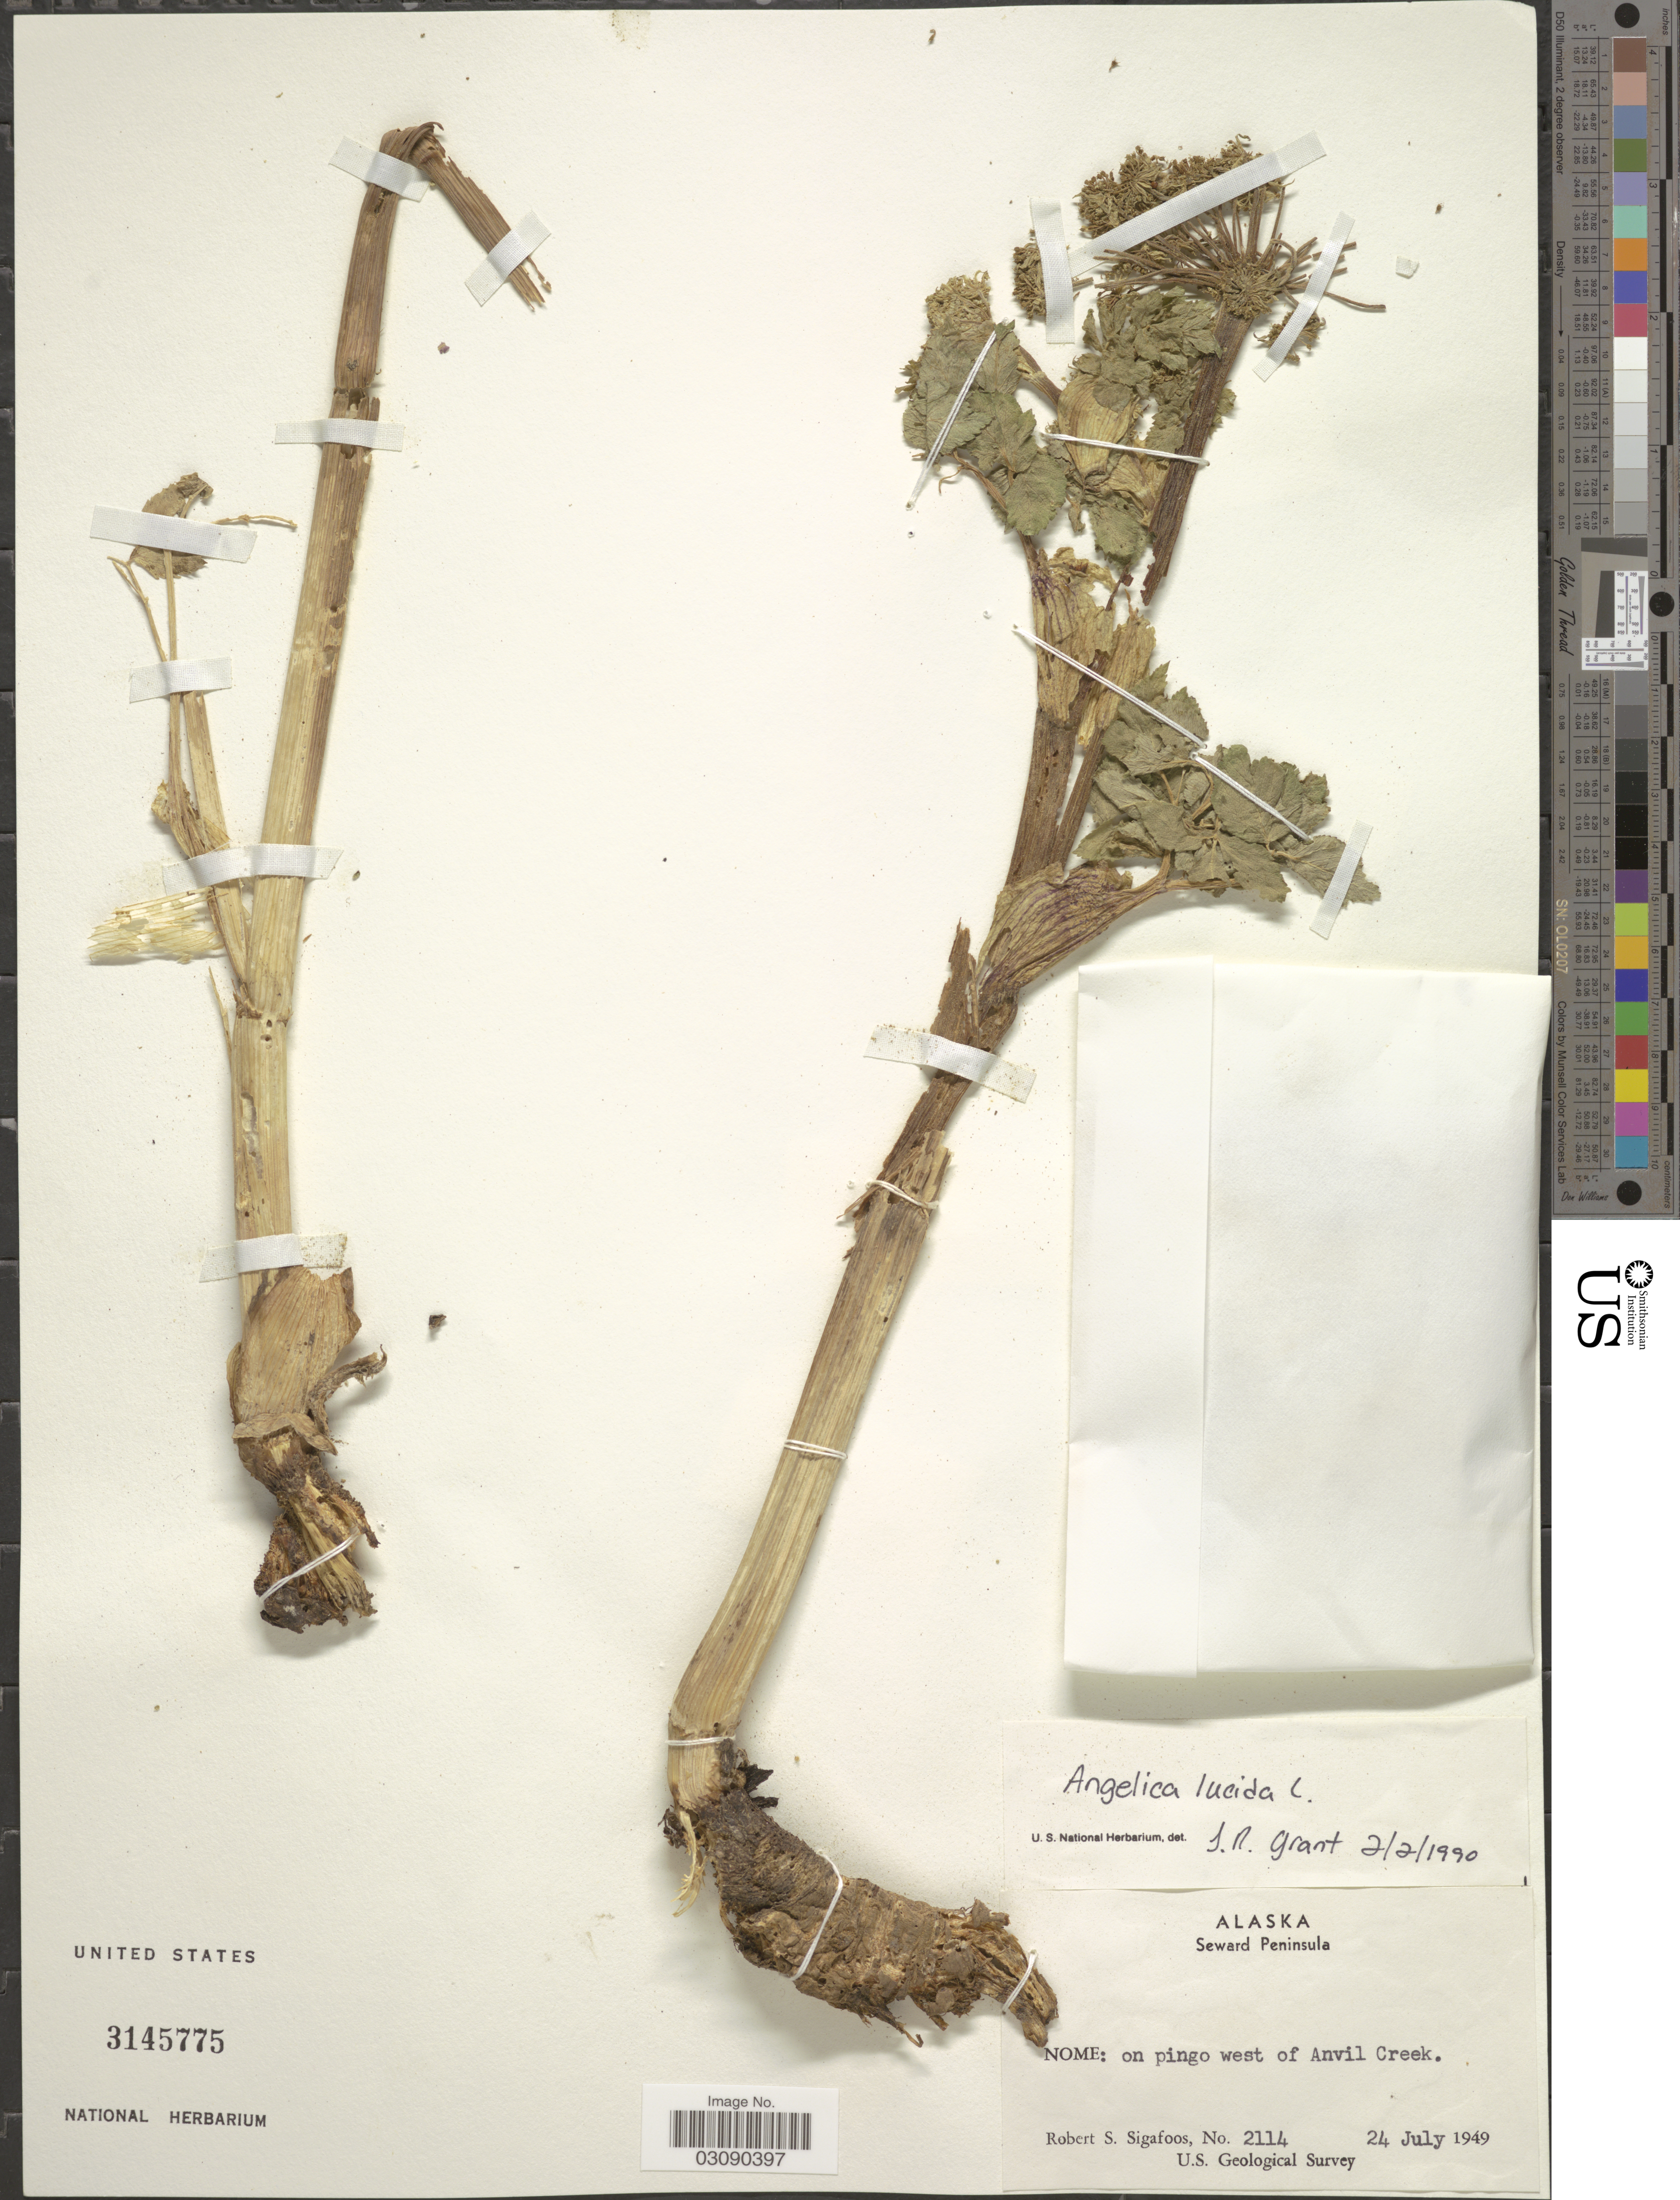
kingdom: Plantae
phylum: Tracheophyta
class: Magnoliopsida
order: Apiales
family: Apiaceae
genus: Angelica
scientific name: Angelica lucida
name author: L.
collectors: R. Sigafoos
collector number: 2114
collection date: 1949-07-24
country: United States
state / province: Alaska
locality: Seward Peninsula, Nome: on pingo west of Anvil Creek.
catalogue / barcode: US 3145775